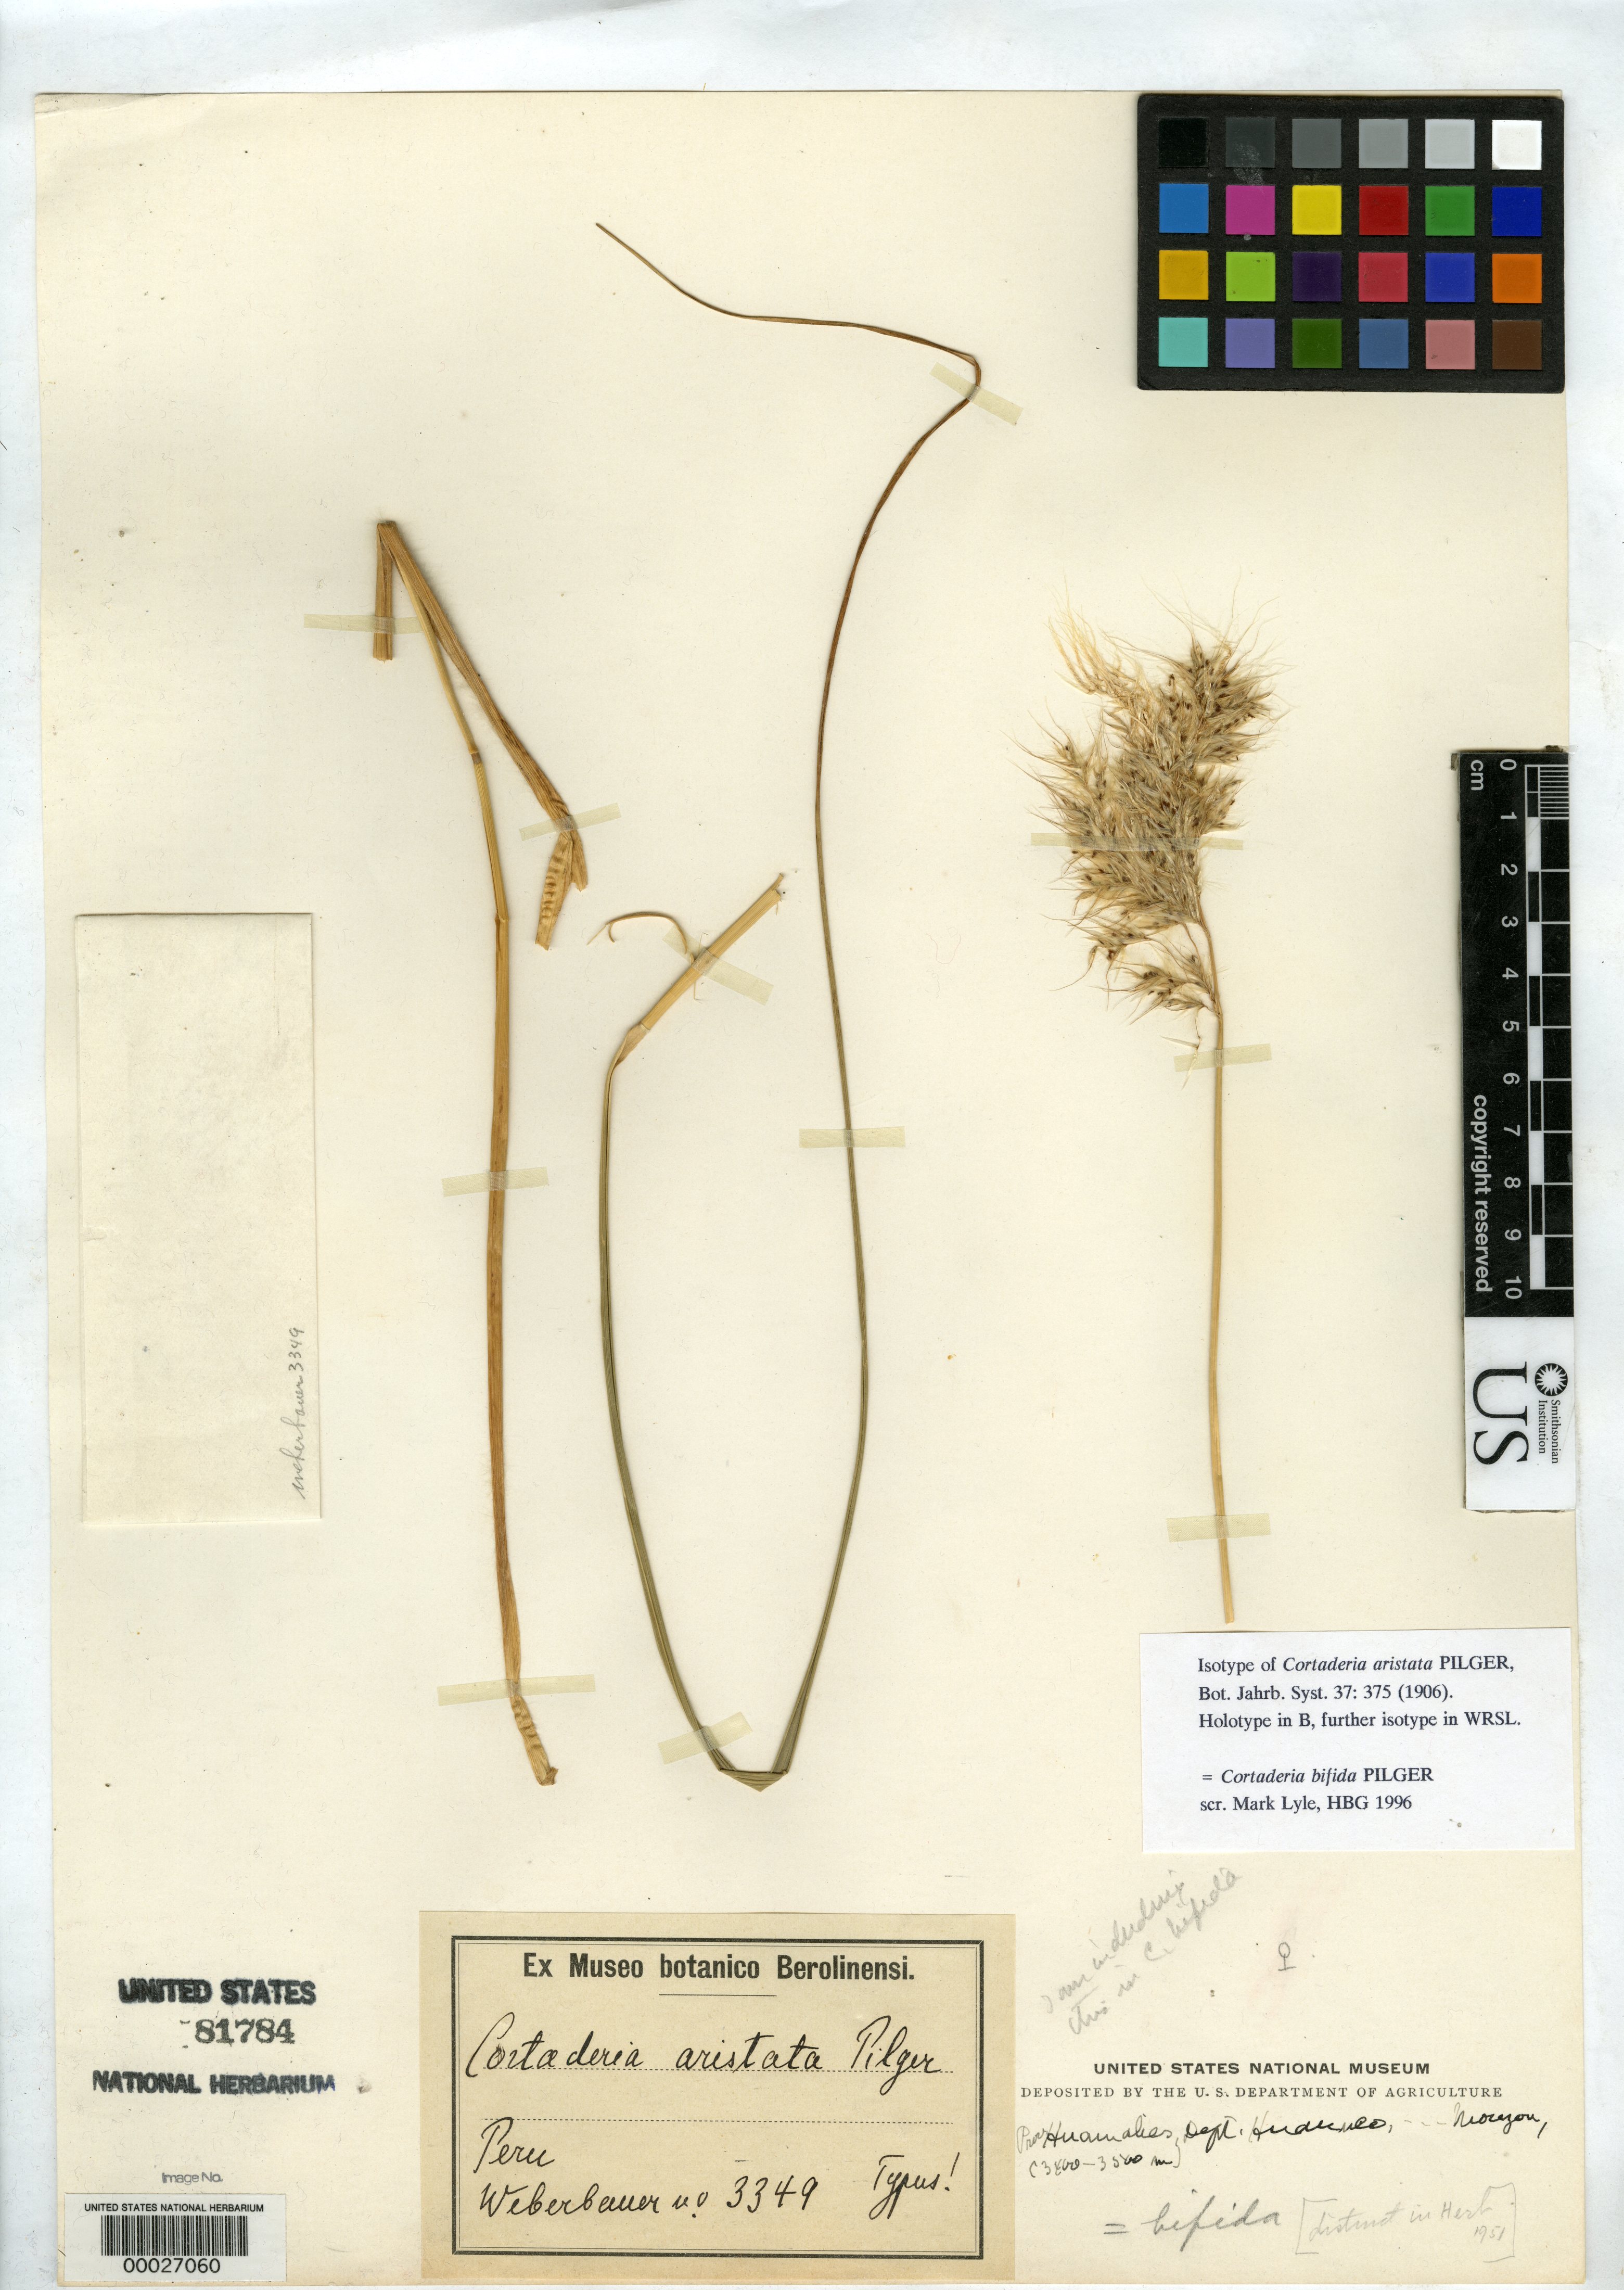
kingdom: Plantae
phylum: Tracheophyta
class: Liliopsida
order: Poales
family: Poaceae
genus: Cortaderia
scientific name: Cortaderia aristata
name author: Pilg.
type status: Isotype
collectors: A. Weberbauer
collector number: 3349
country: Peru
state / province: Huánuco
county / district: Huamalies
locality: Monzón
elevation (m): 3400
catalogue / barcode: US 81784